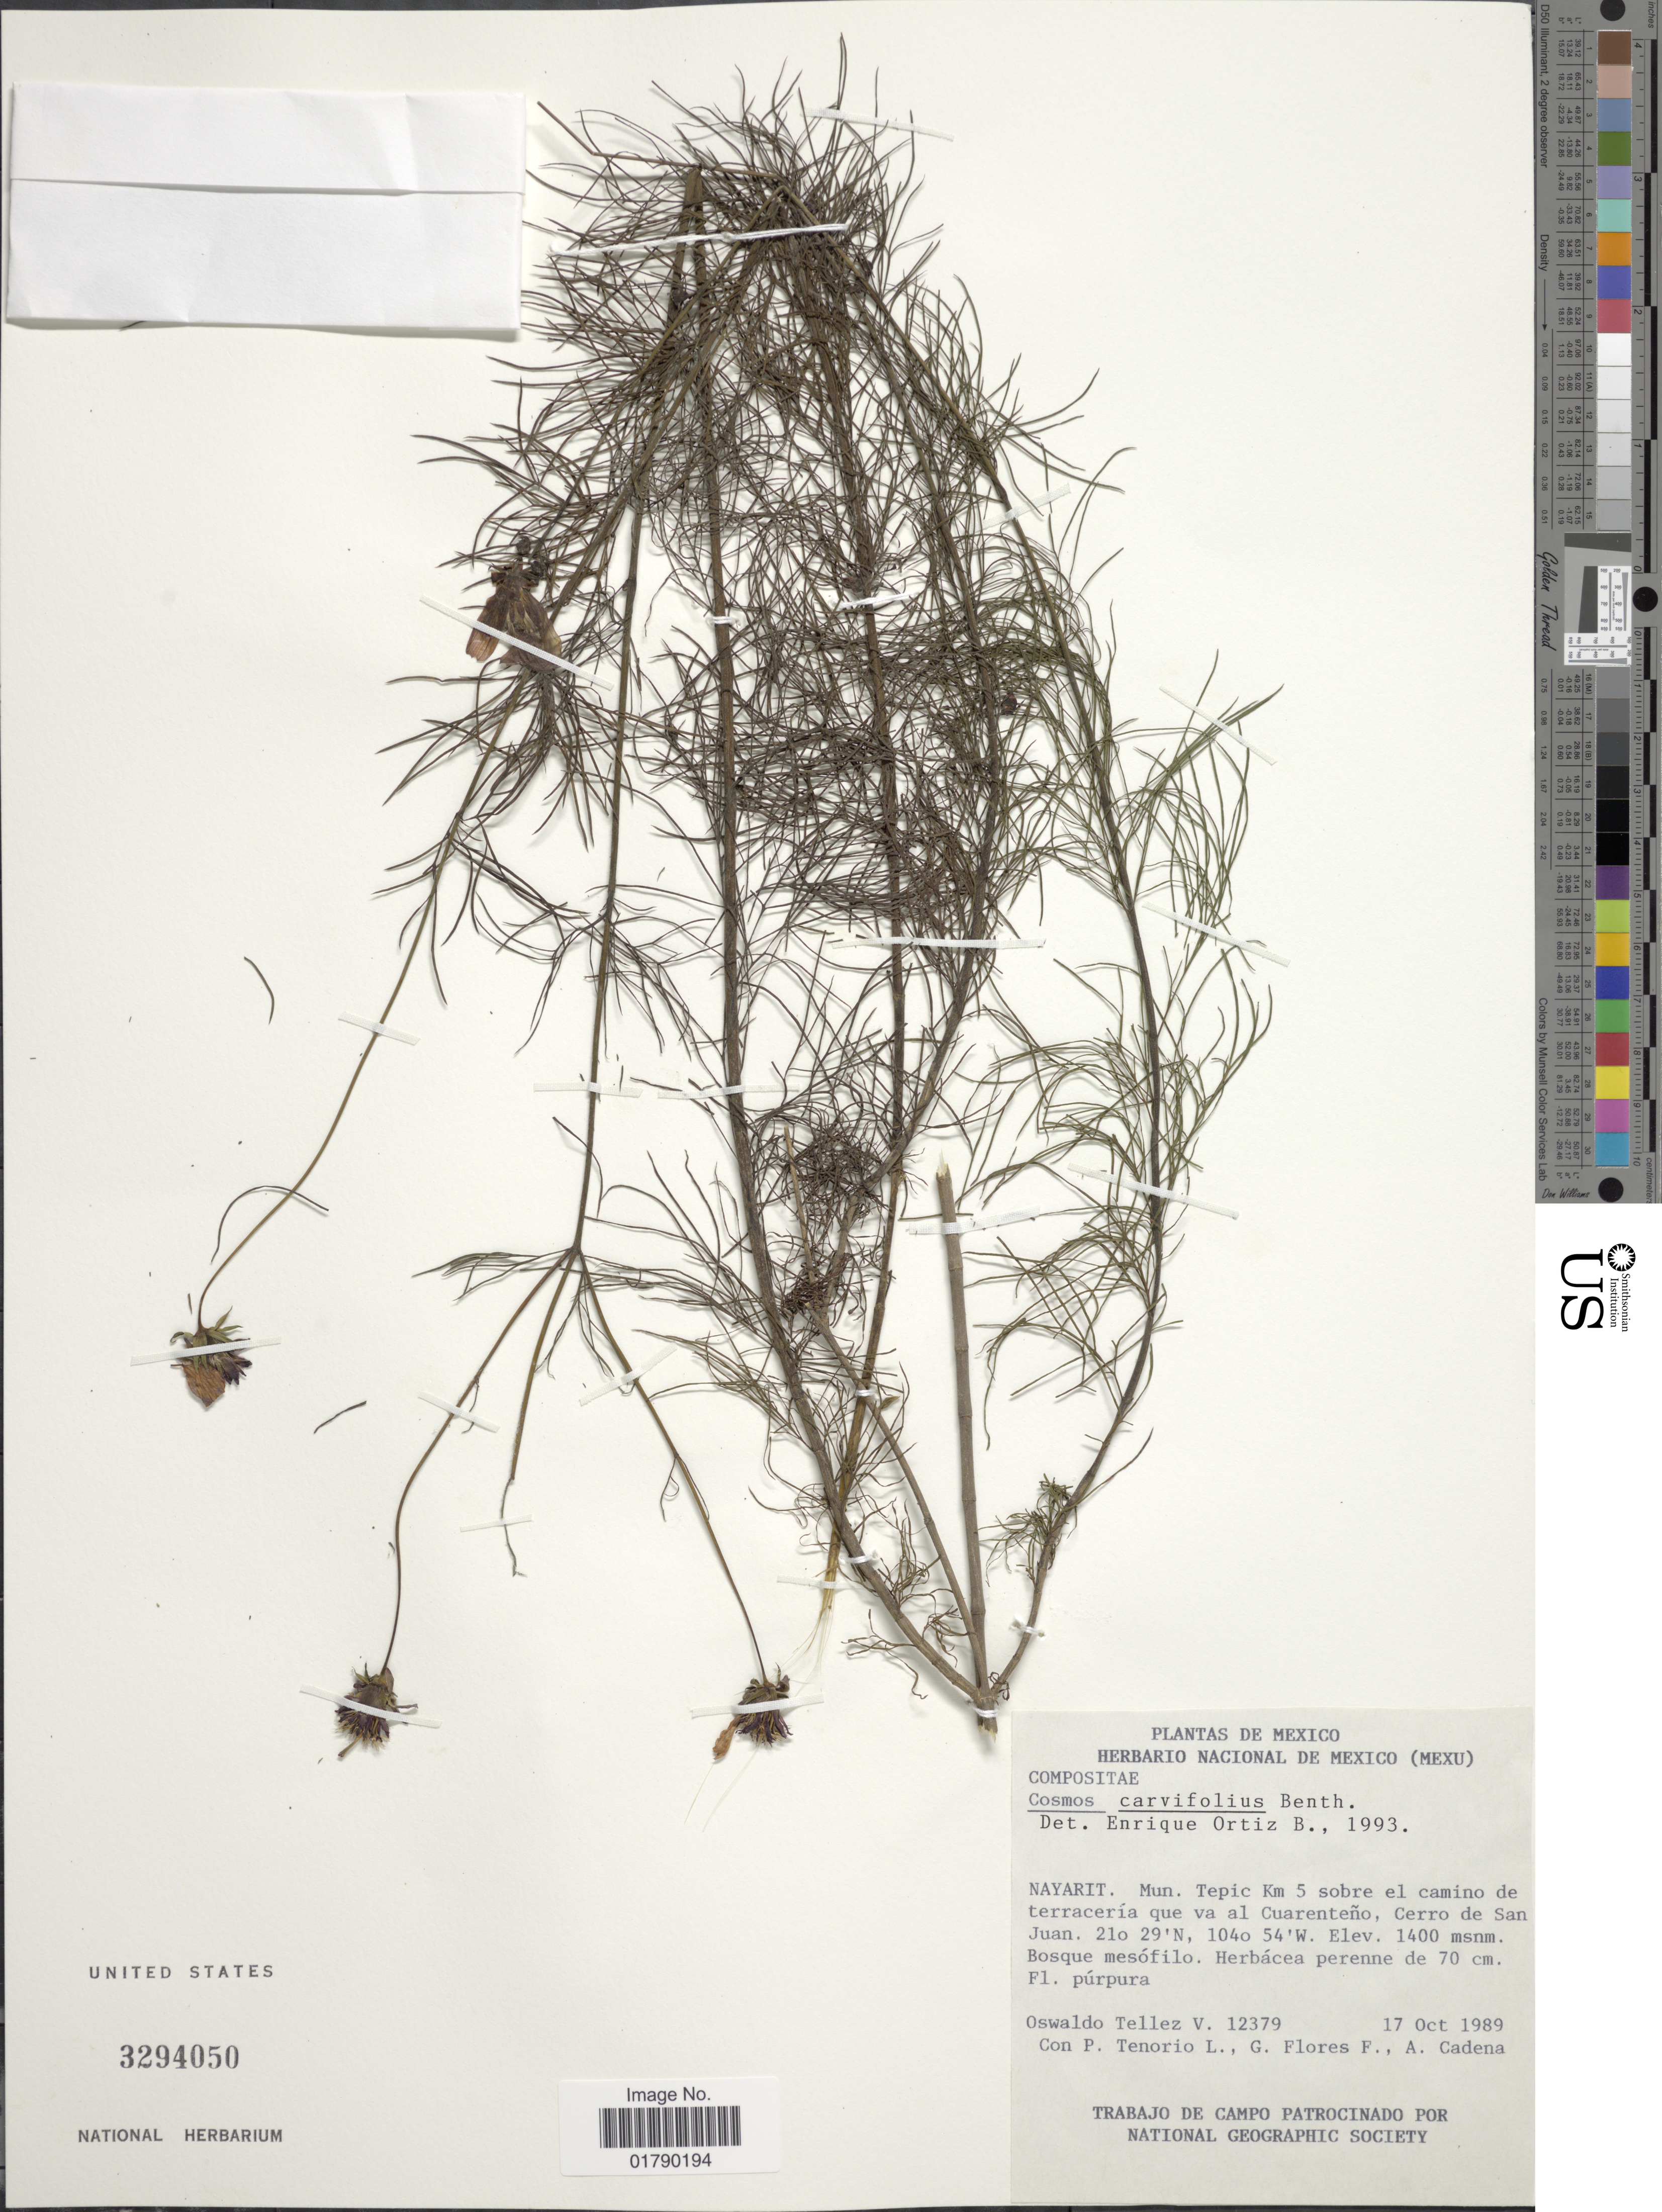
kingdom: Plantae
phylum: Tracheophyta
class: Magnoliopsida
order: Asterales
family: Asteraceae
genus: Cosmos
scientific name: Cosmos carvifolius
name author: Benth.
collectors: O. Téllez V., P. Tenorio L., G. Flores F. & A. Cadena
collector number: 12379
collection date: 1989-10-17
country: Mexico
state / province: Nayarit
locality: Mun. Tepic km 5 sobre el camino de terraceria que va al Cuarenteno, Cerro de San Juan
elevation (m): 1400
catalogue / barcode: US 3294050